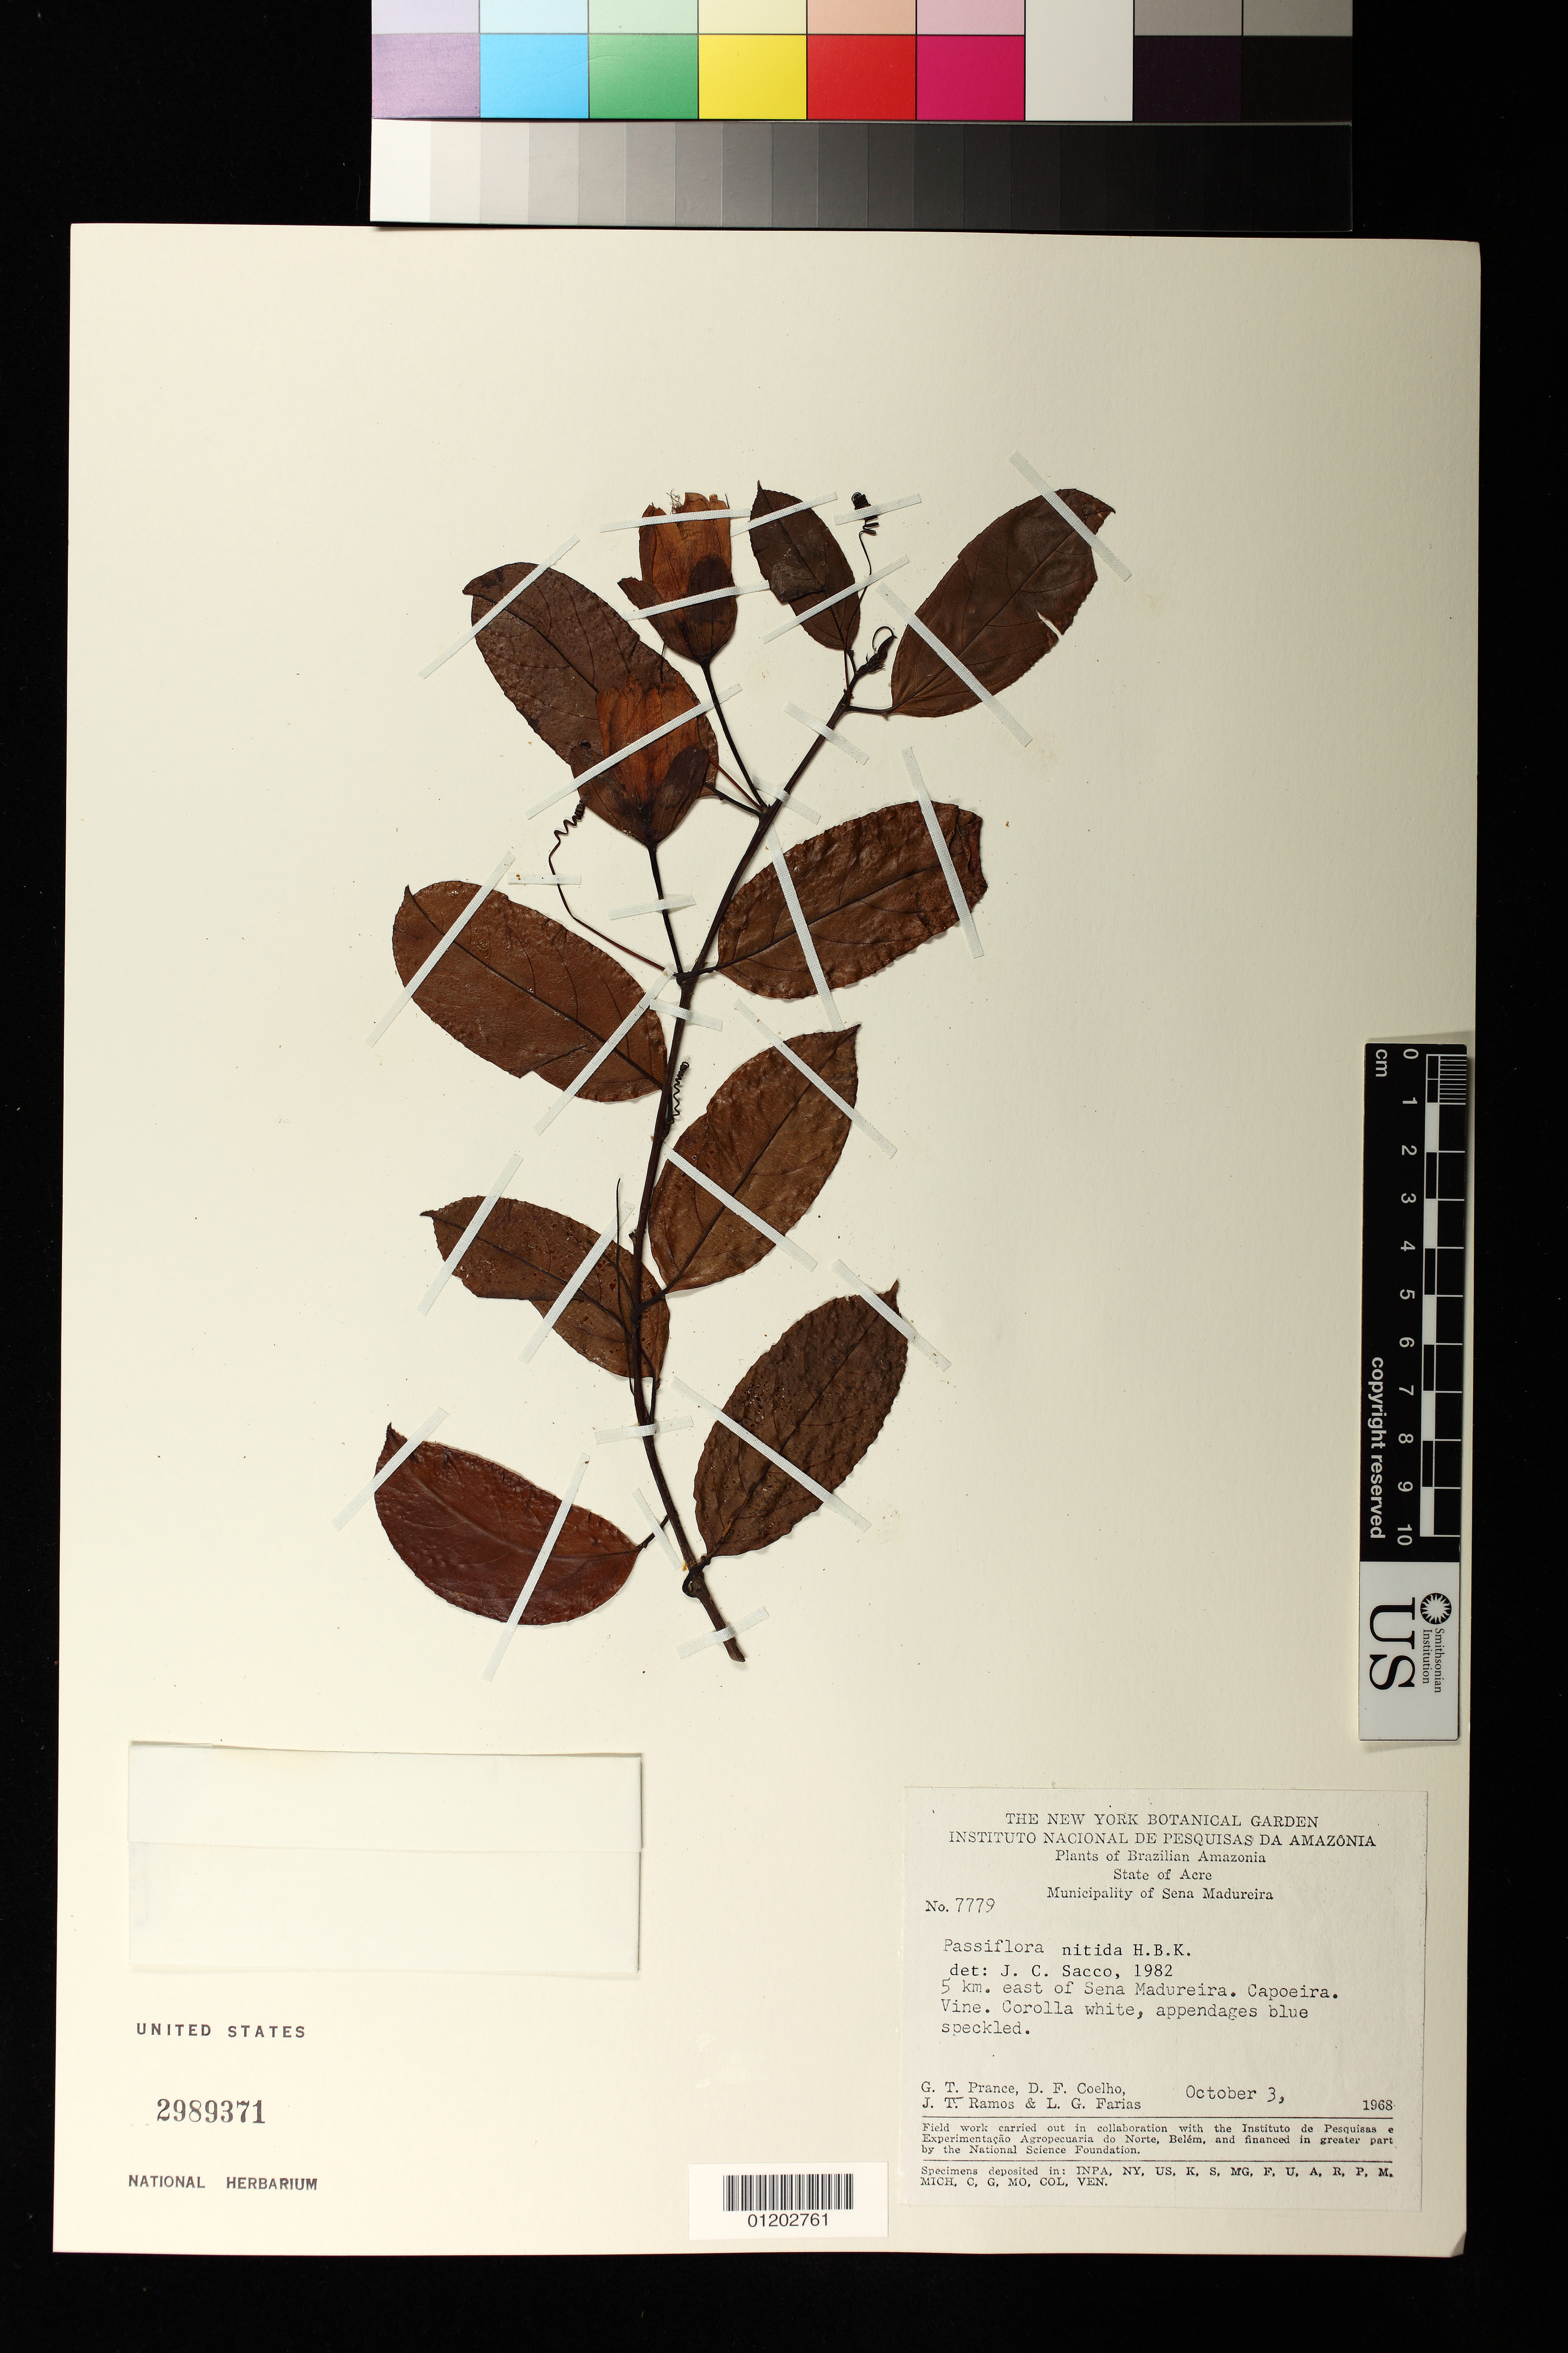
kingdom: Plantae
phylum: Tracheophyta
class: Magnoliopsida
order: Malpighiales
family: Passifloraceae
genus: Passiflora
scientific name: Passiflora nitida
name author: Kunth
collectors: G. T. Prance, D. Coelhho, J. T. Ramos & L. G. Farias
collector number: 7779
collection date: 1968-10-03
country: Brazil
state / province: Acre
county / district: Sena Madureira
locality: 5 km. E of Sena Madureira. Capoeira.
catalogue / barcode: US 2989371